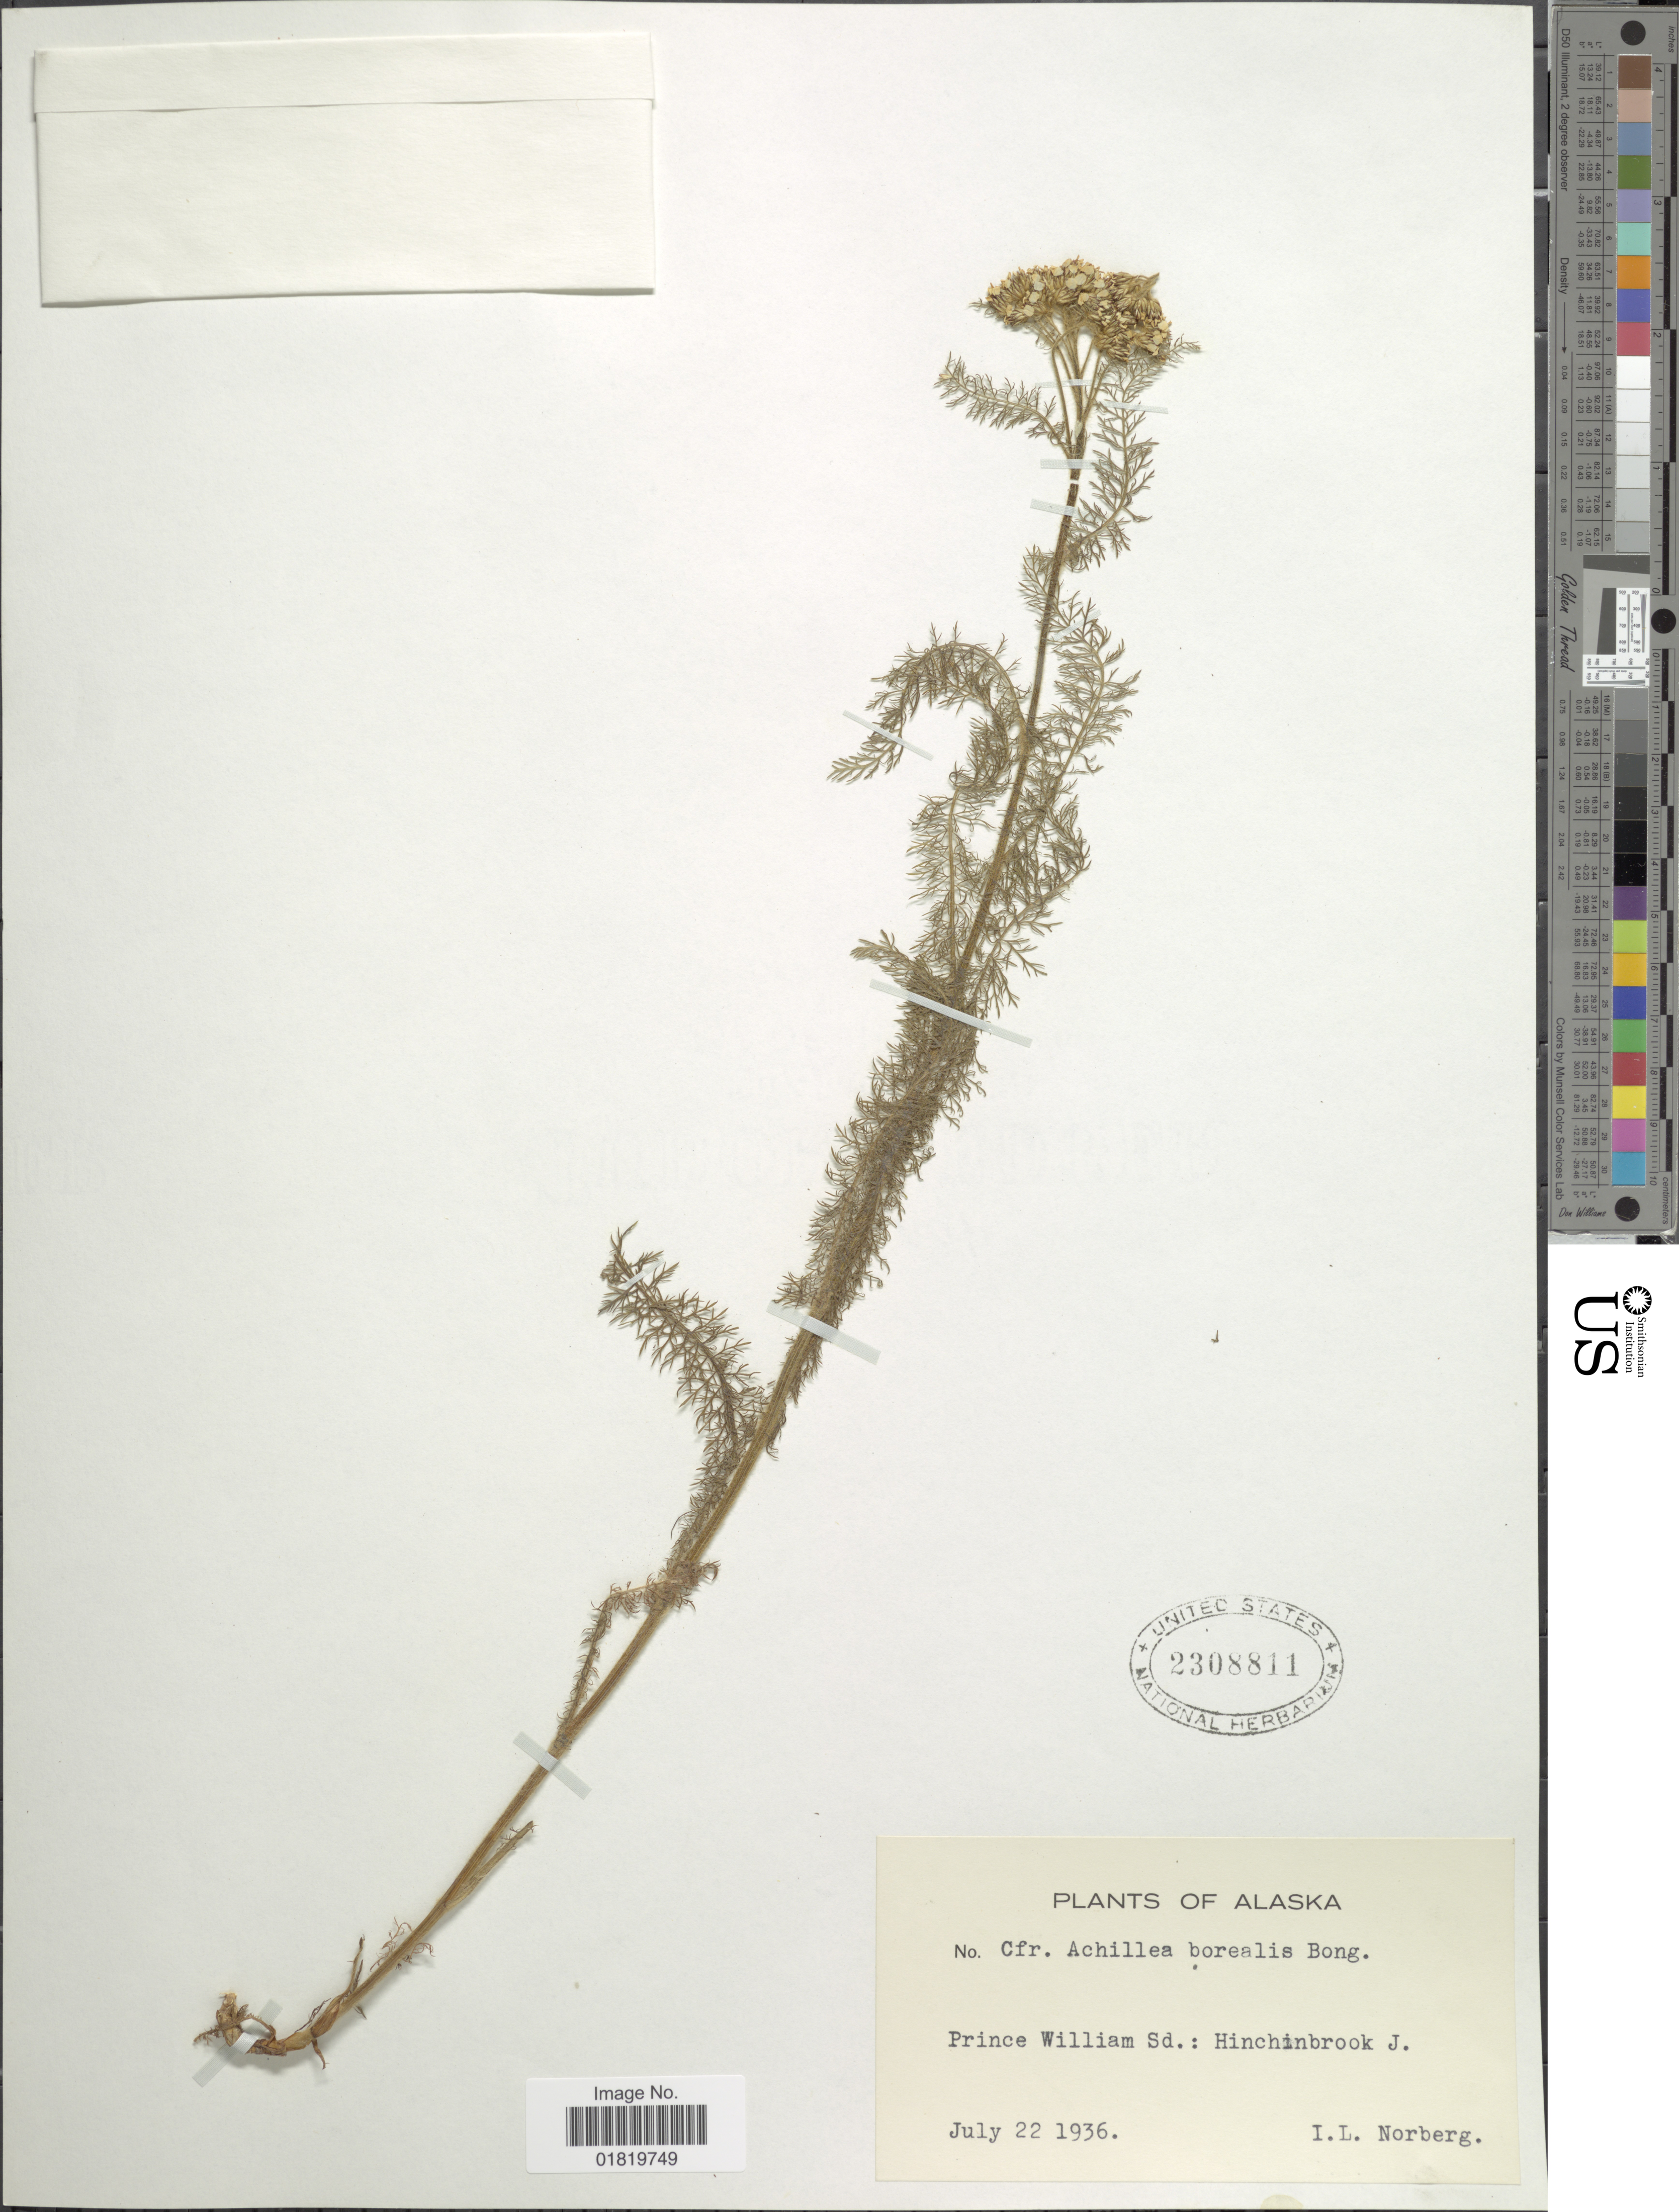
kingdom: Plantae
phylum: Tracheophyta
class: Magnoliopsida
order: Asterales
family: Asteraceae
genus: Achillea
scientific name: Achillea borealis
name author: Bong.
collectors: I. Norberg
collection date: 1936-07-22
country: United States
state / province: Alaska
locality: Prince William Sd.: Hinchinbrook J.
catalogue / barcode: US 2308811